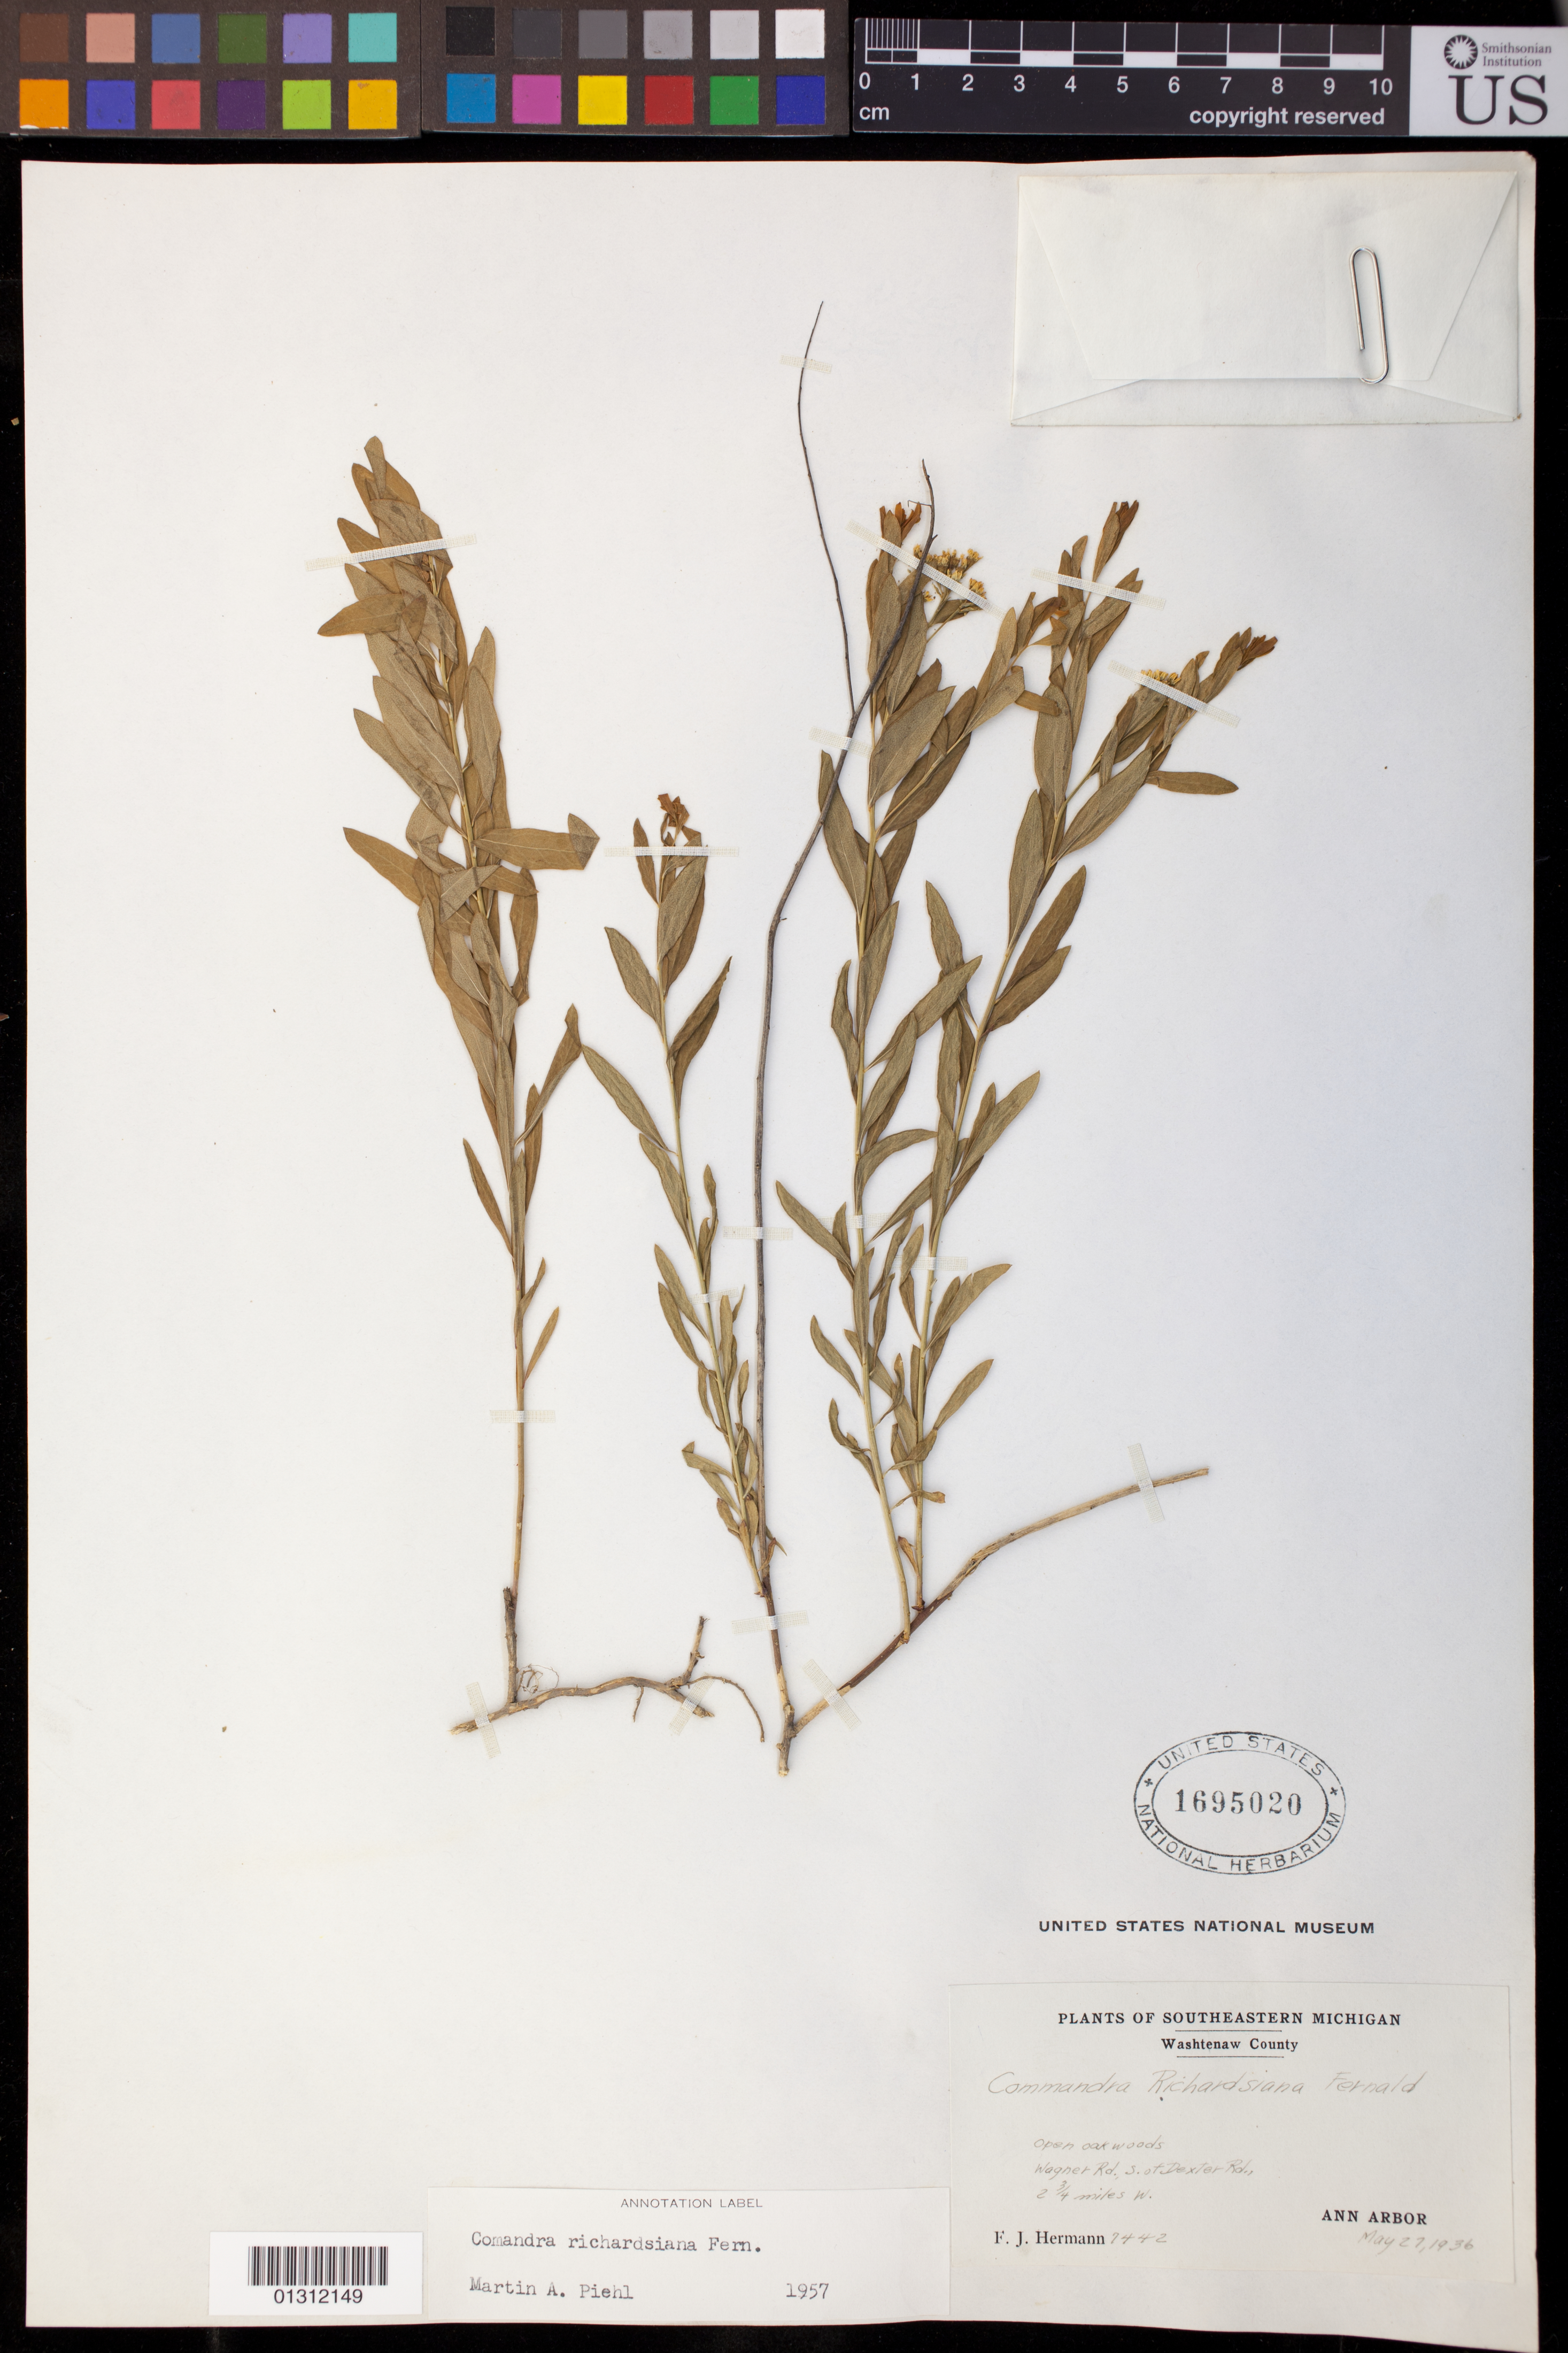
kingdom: Plantae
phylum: Tracheophyta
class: Magnoliopsida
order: Santalales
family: Comandraceae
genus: Comandra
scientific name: Comandra richardsiana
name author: Fernald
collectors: F. J. Hermann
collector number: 7442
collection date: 1936-05-27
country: United States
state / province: Michigan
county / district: Washtenaw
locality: Wagner Rd., S. of Dexter Rd., 2 3/4 miles W.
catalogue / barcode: US 1695020